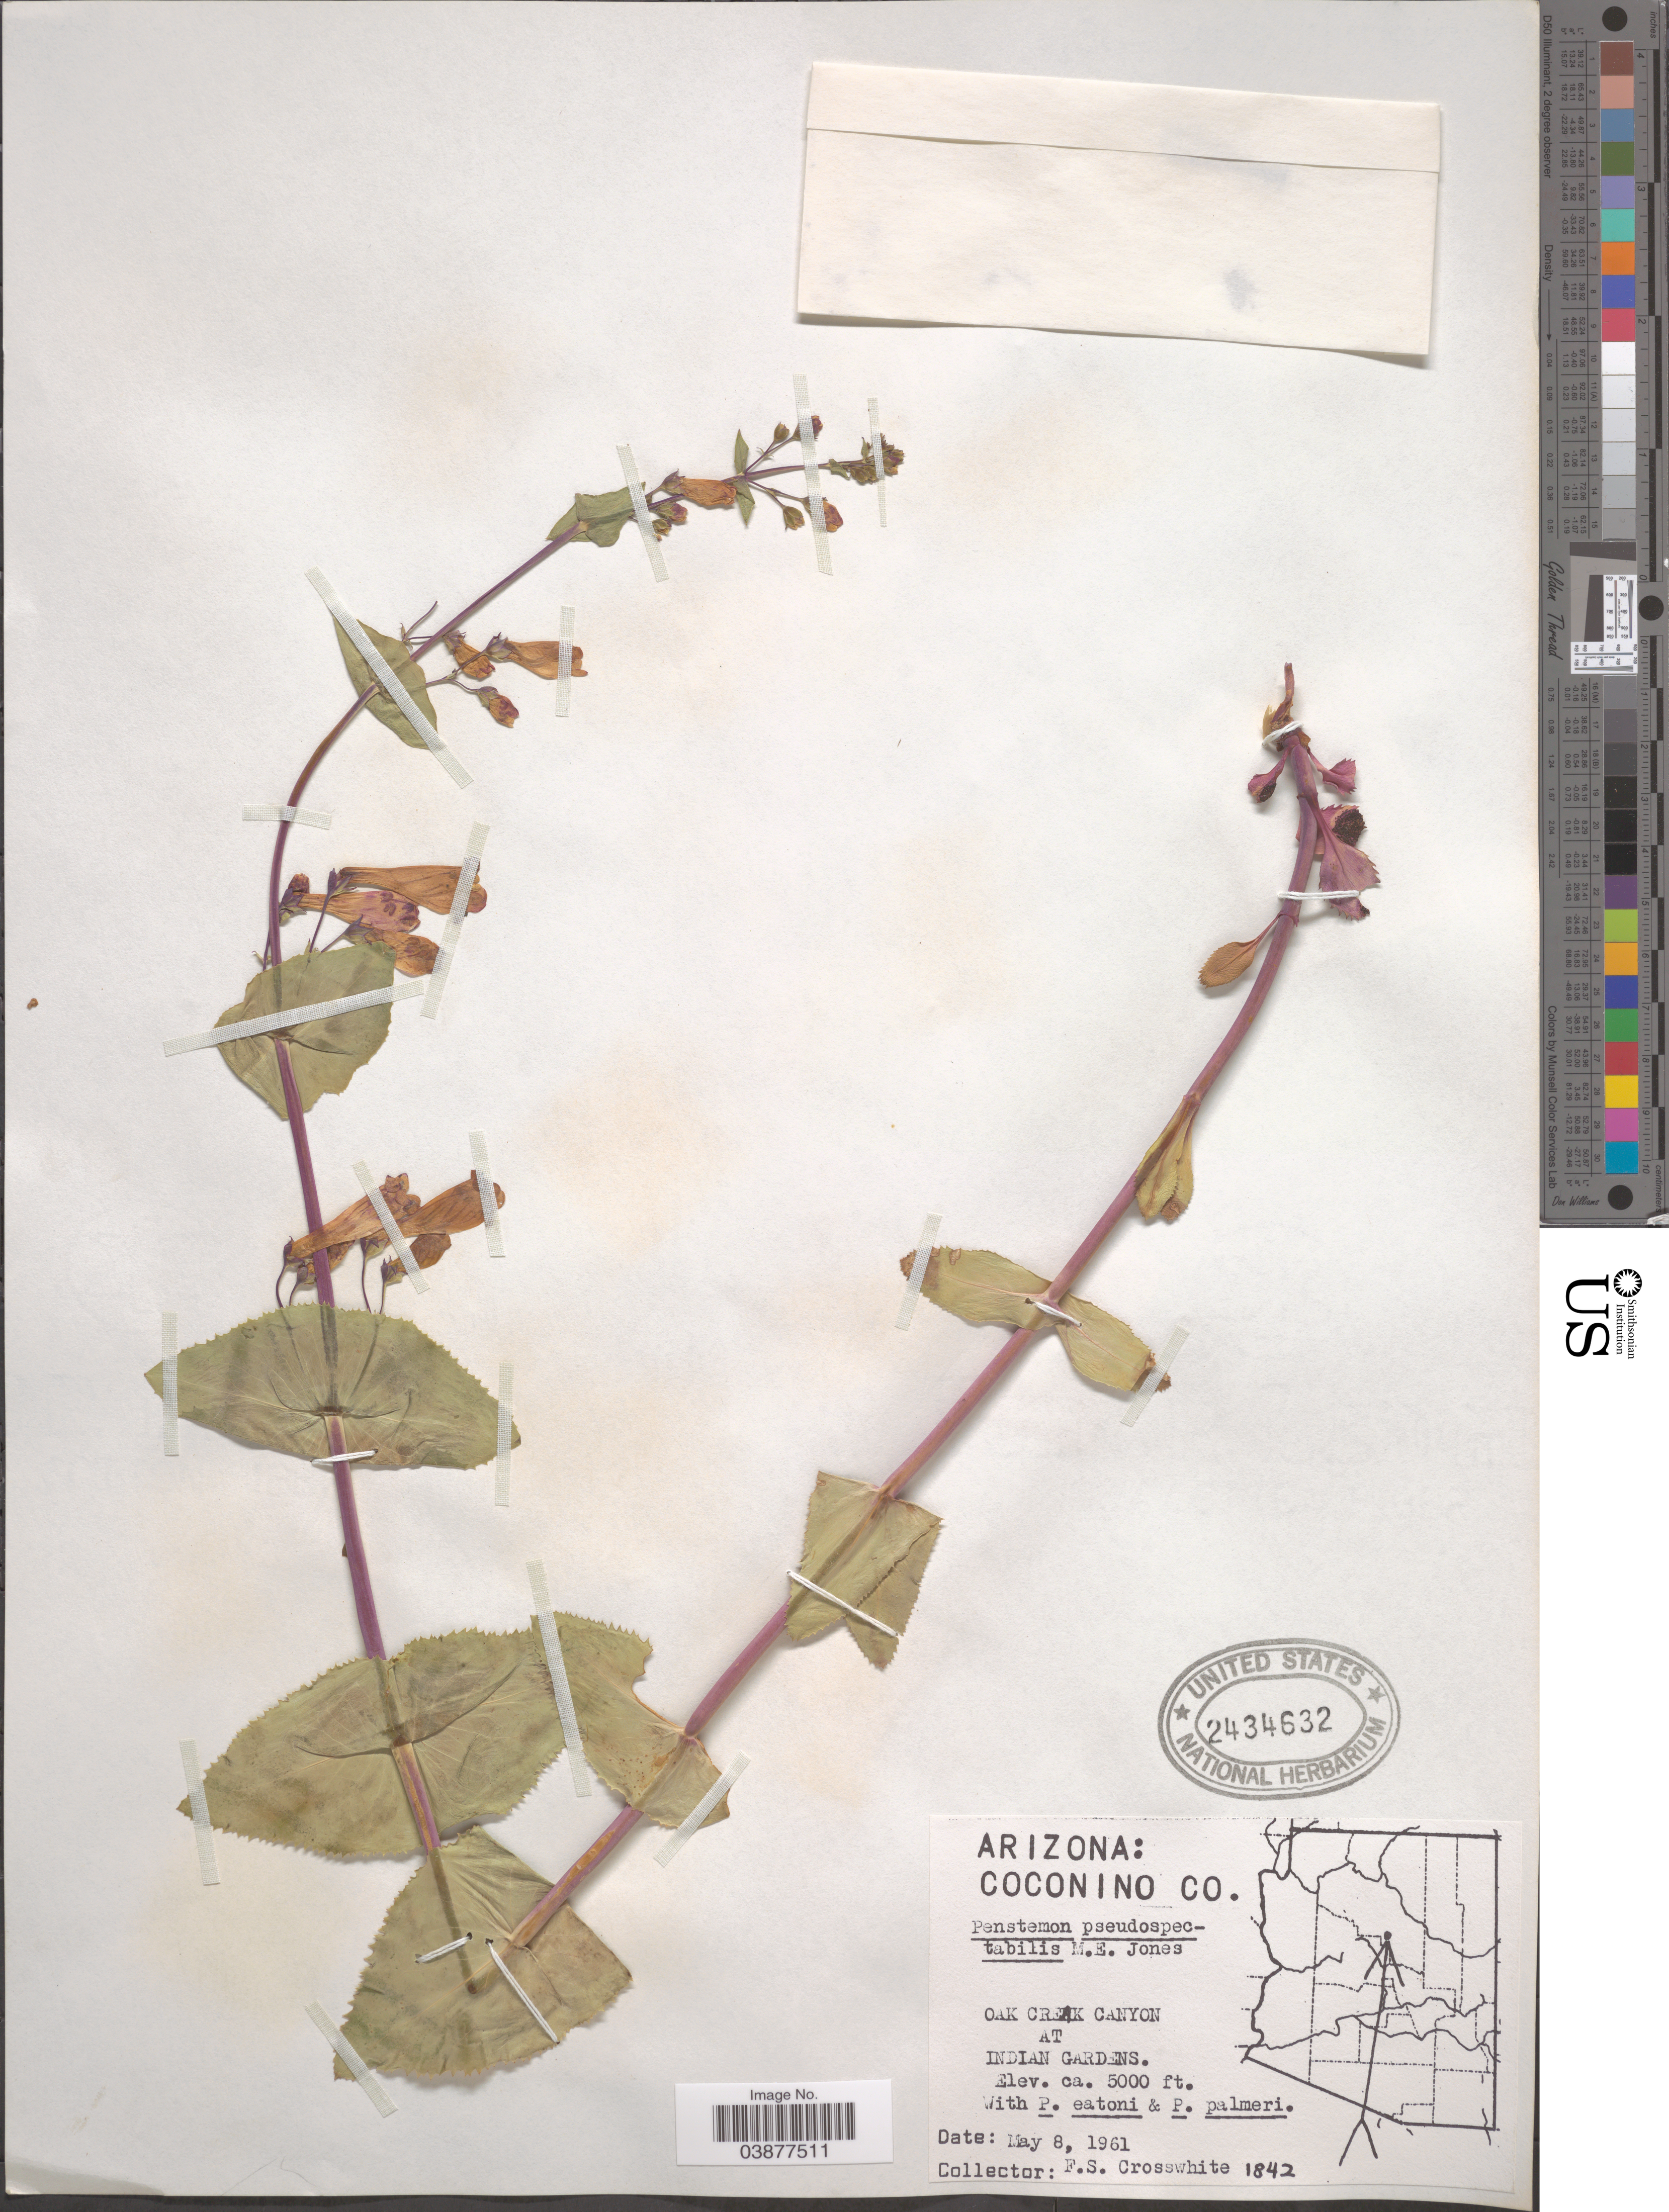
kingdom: Plantae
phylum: Tracheophyta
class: Magnoliopsida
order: Lamiales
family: Plantaginaceae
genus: Penstemon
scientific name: Penstemon pseudospectabilis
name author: M.E. Jones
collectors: F. Crosswhite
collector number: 1842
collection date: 1961-05-08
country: United States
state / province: Arizona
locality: Coconino Co. Oak Creek Canyon at Indian Gardens.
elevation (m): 1524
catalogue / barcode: US 2434632